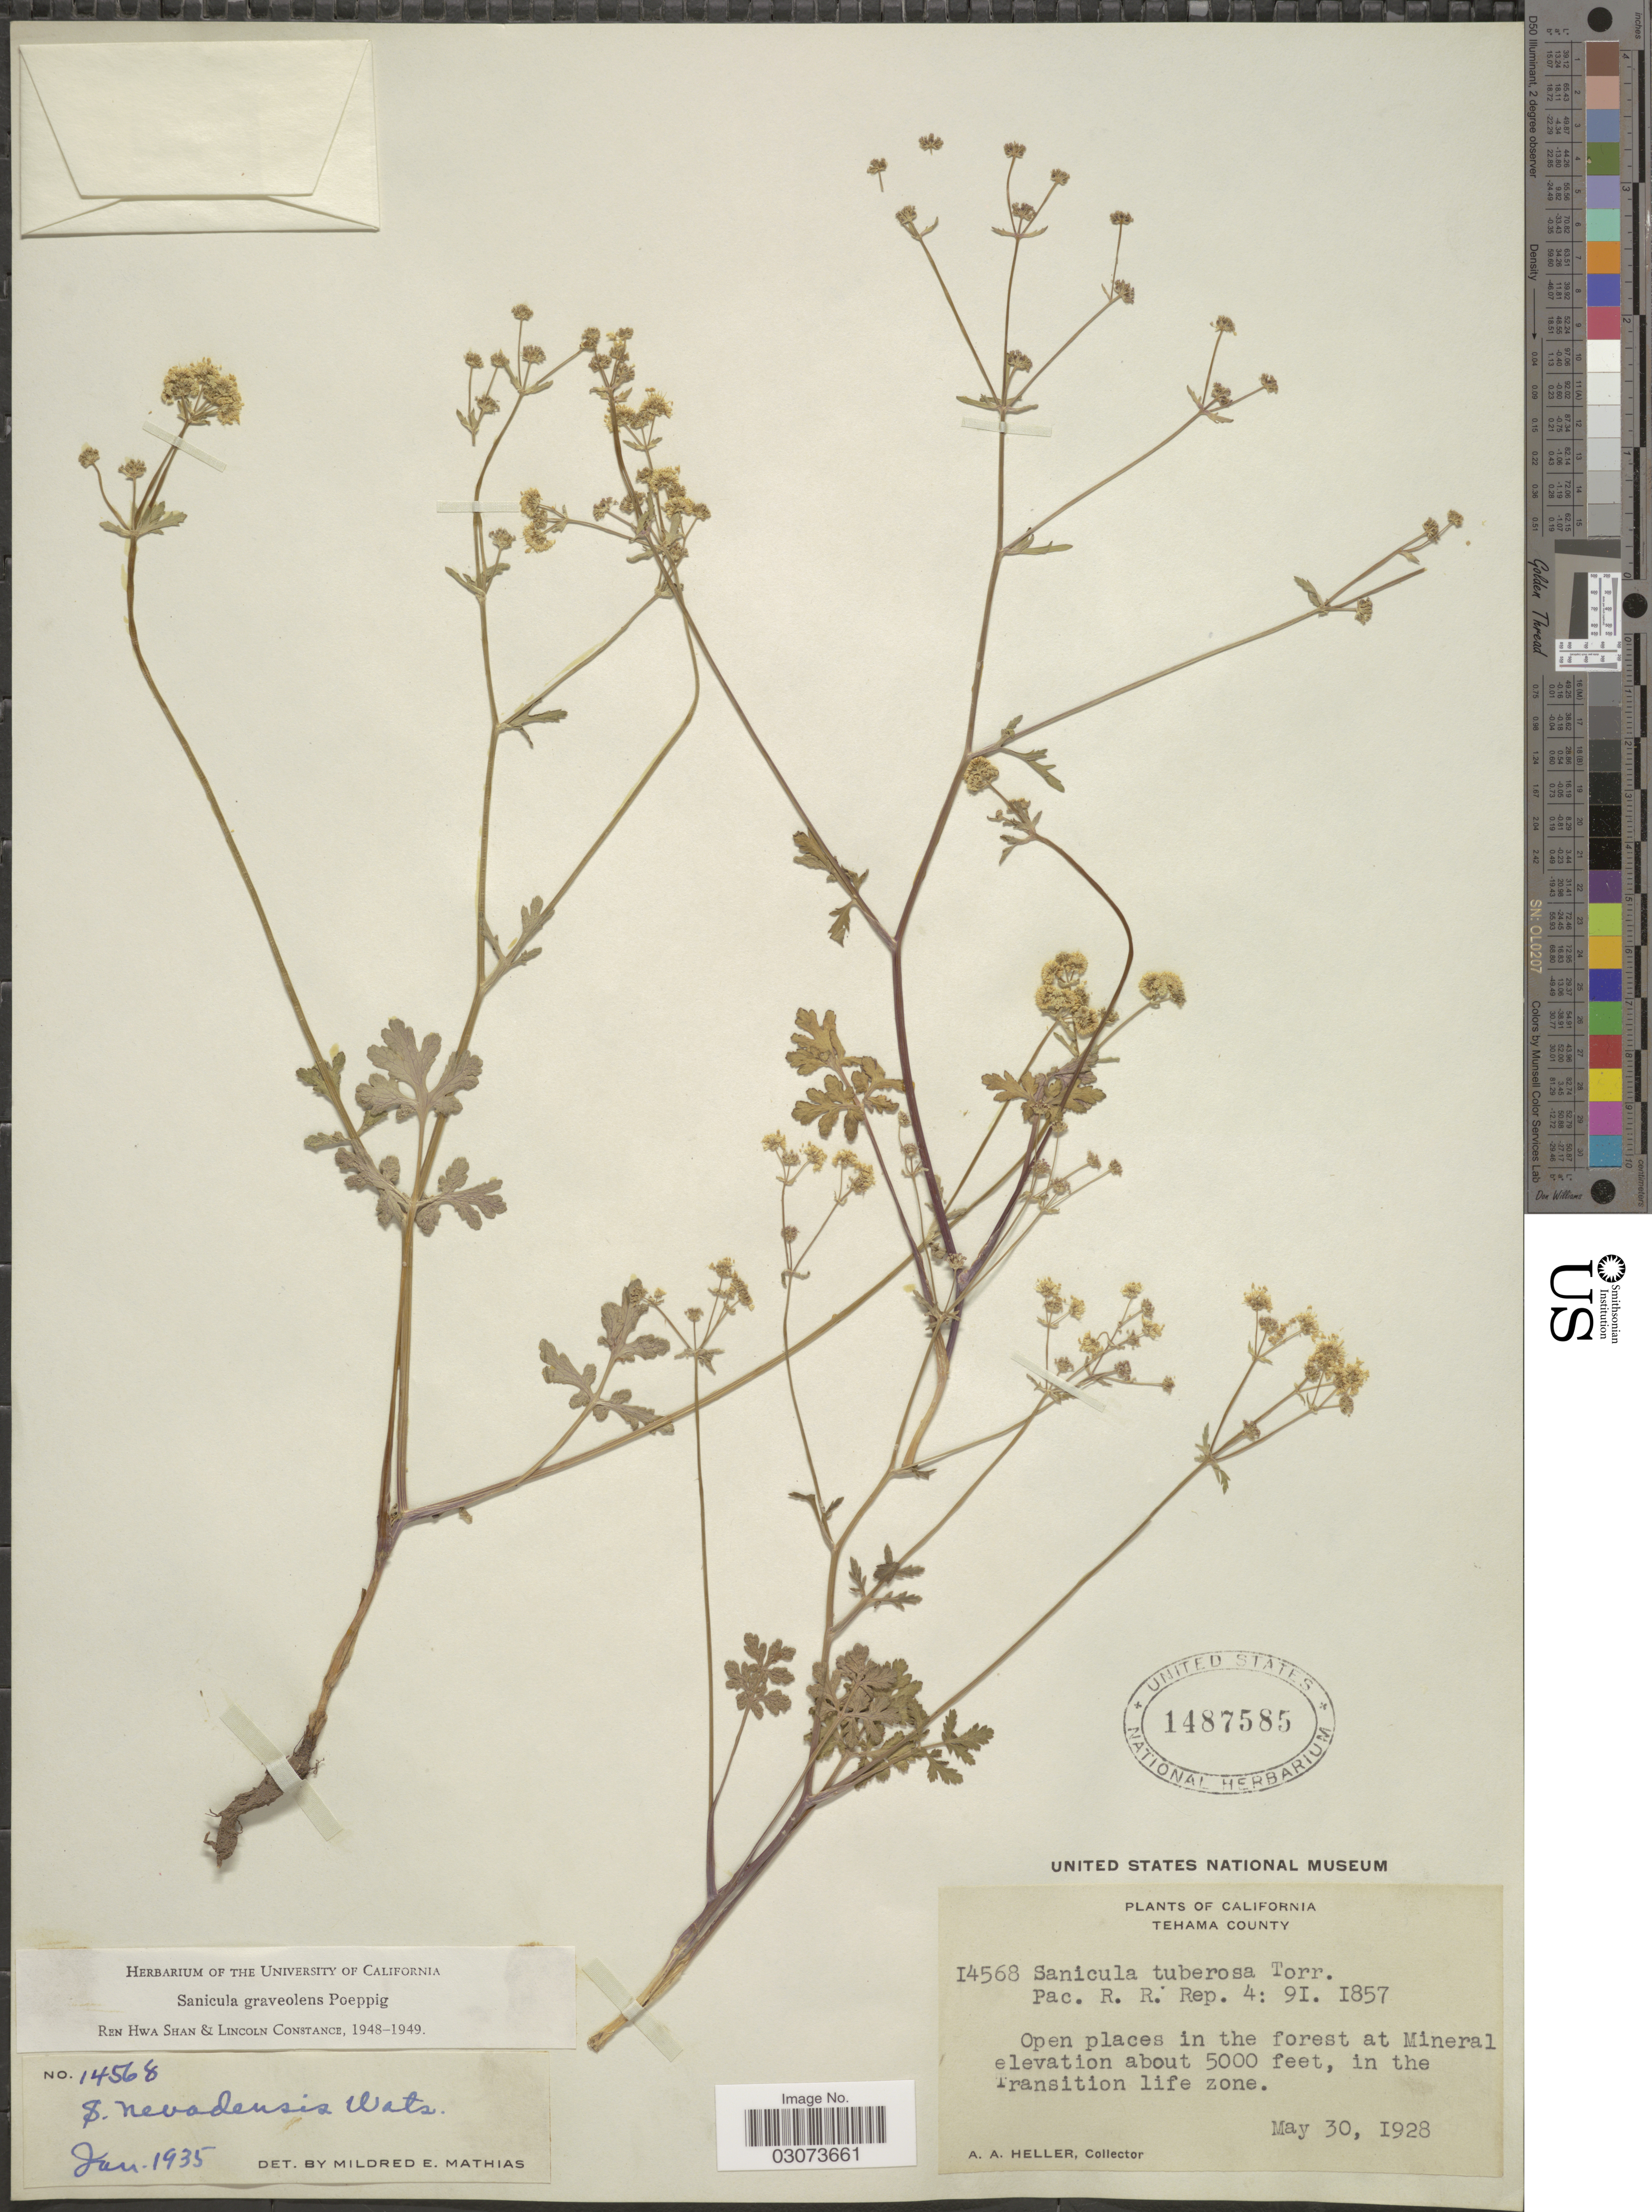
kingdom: Plantae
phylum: Tracheophyta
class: Magnoliopsida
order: Apiales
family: Apiaceae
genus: Sanicula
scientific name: Sanicula graveolens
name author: Poepp. ex DC.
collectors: A. A. Heller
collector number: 14568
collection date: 1928-05-30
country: United States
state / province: California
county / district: Tehama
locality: Tehama County. Open places in the forest at Mineral. in the Transition life zone.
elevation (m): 1524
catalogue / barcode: US 1487585